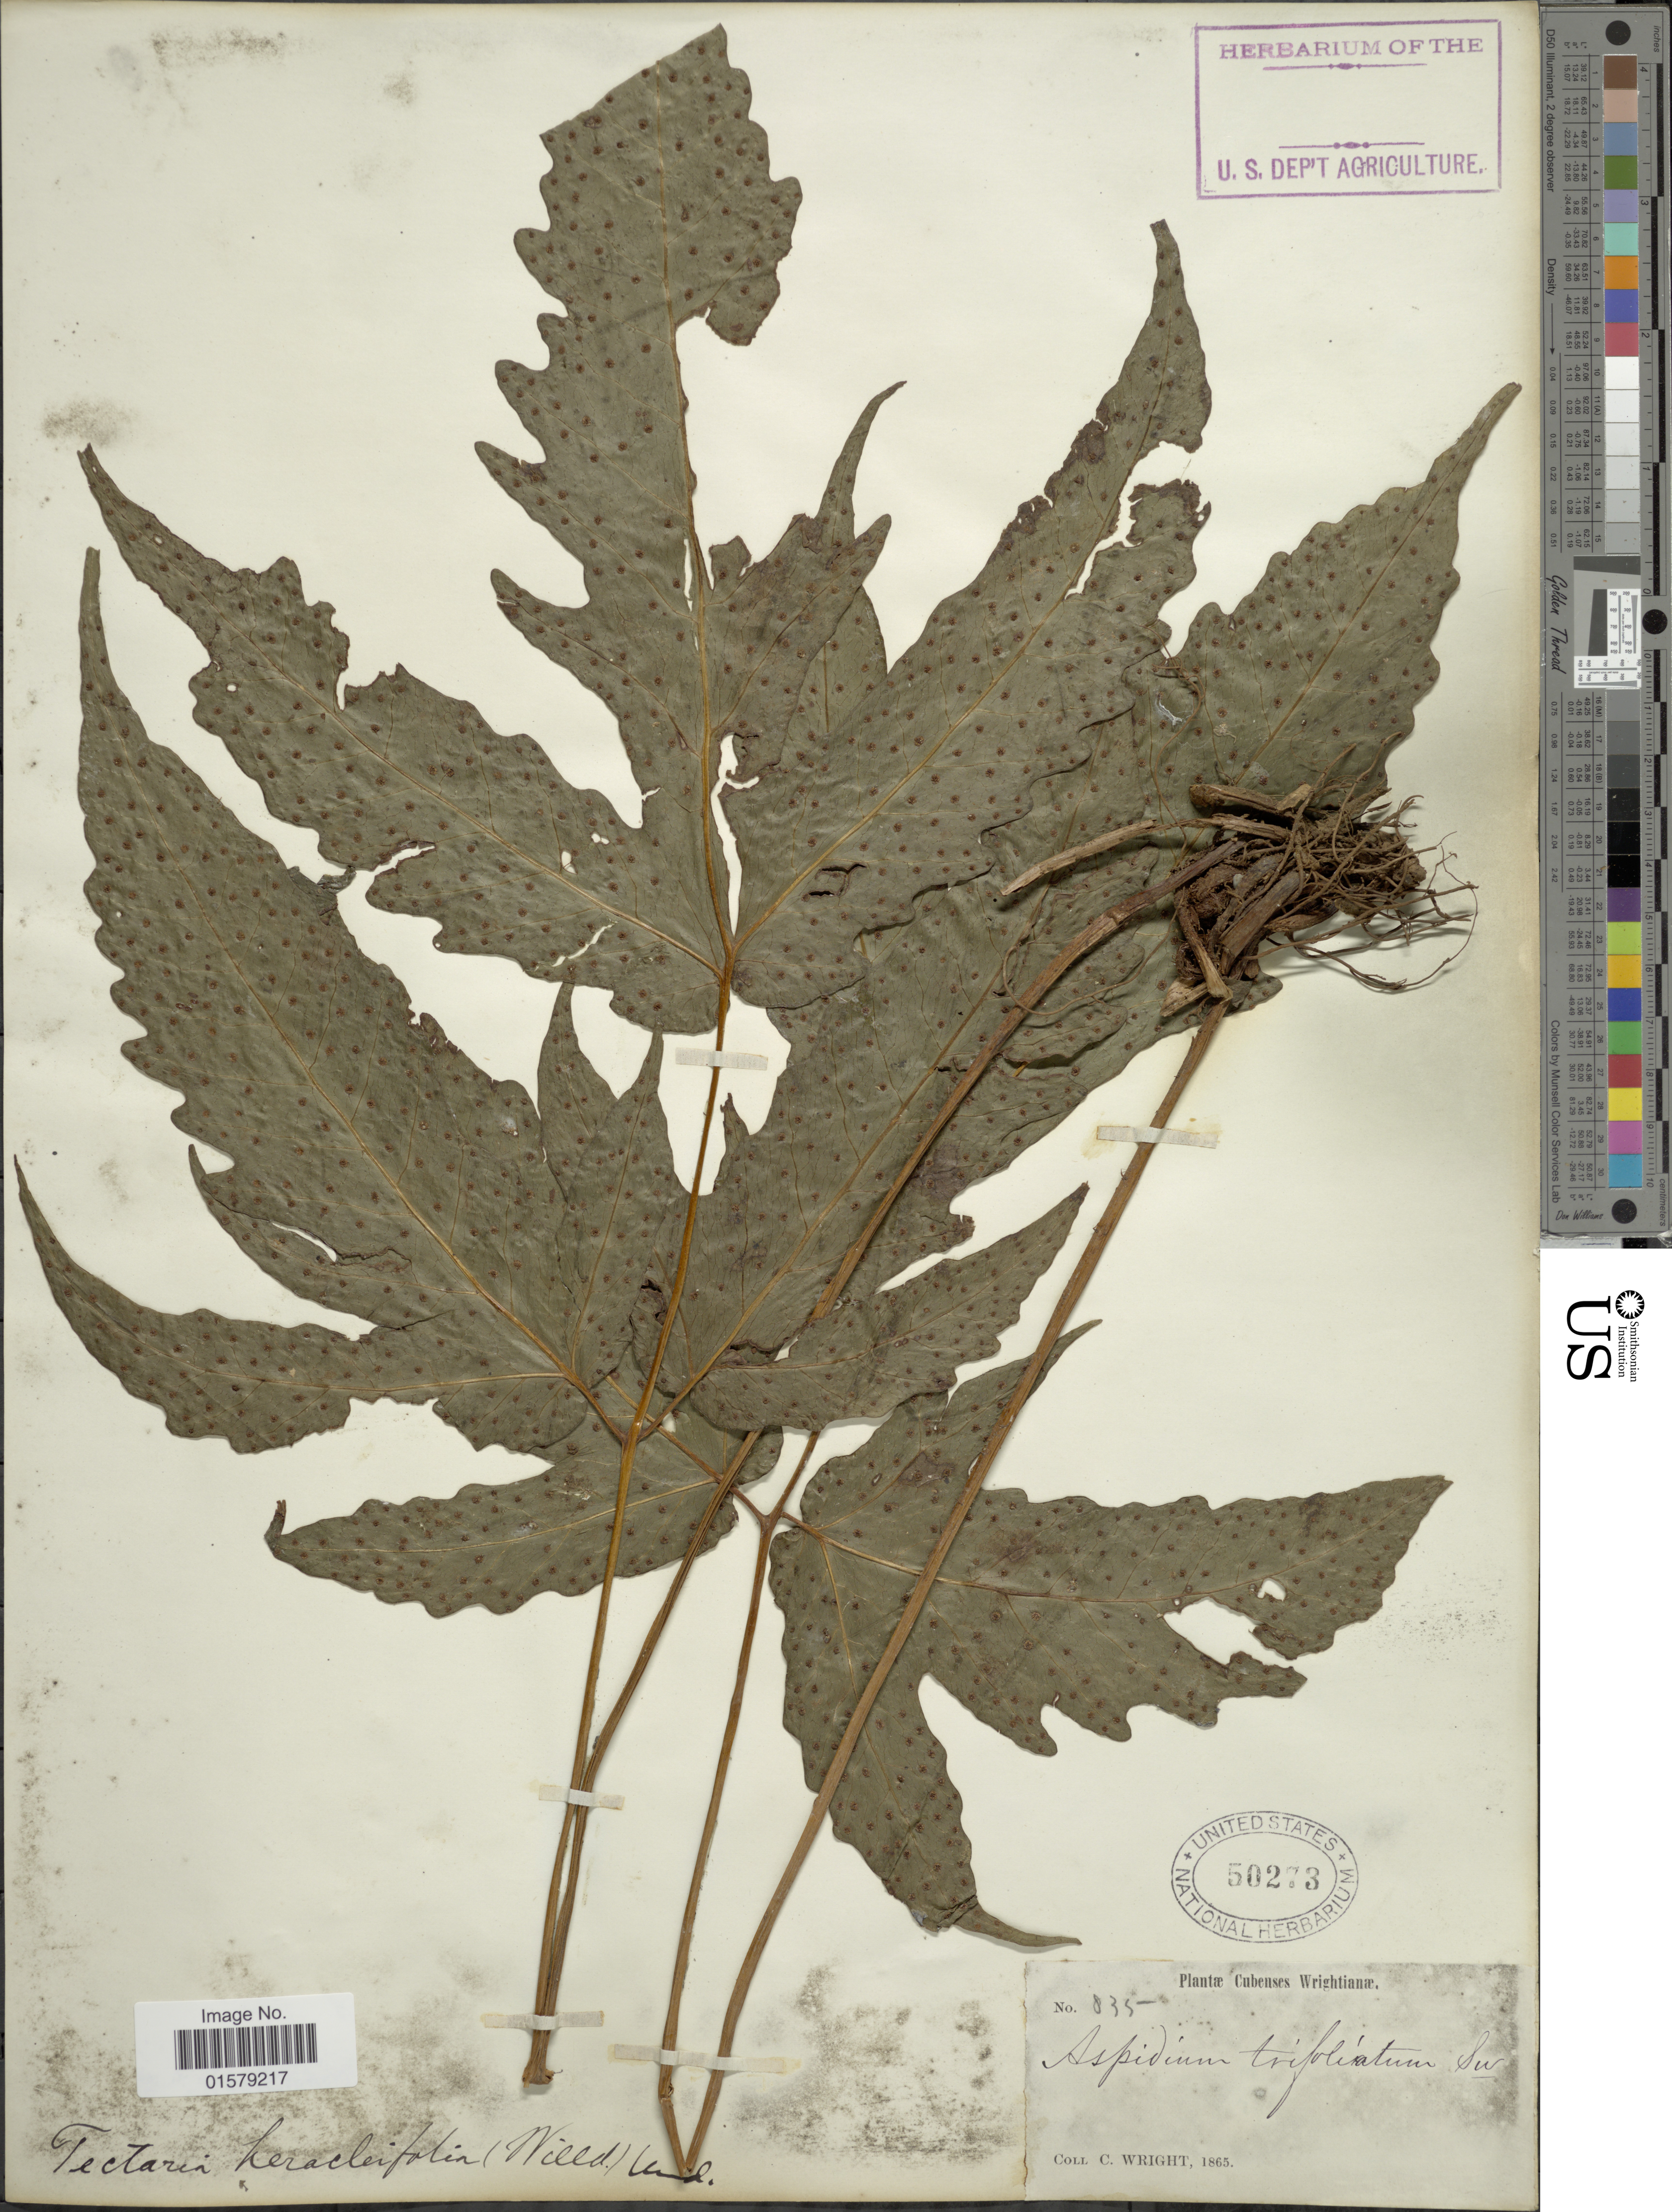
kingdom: Plantae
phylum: Tracheophyta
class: Polypodiopsida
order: Polypodiales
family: Tectariaceae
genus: Tectaria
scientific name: Tectaria heracleifolia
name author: (Willd.) Underw.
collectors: C. Wright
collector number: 835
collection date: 1865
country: Cuba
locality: Plantae Cubenses Wrightianæ.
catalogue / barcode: US 50273